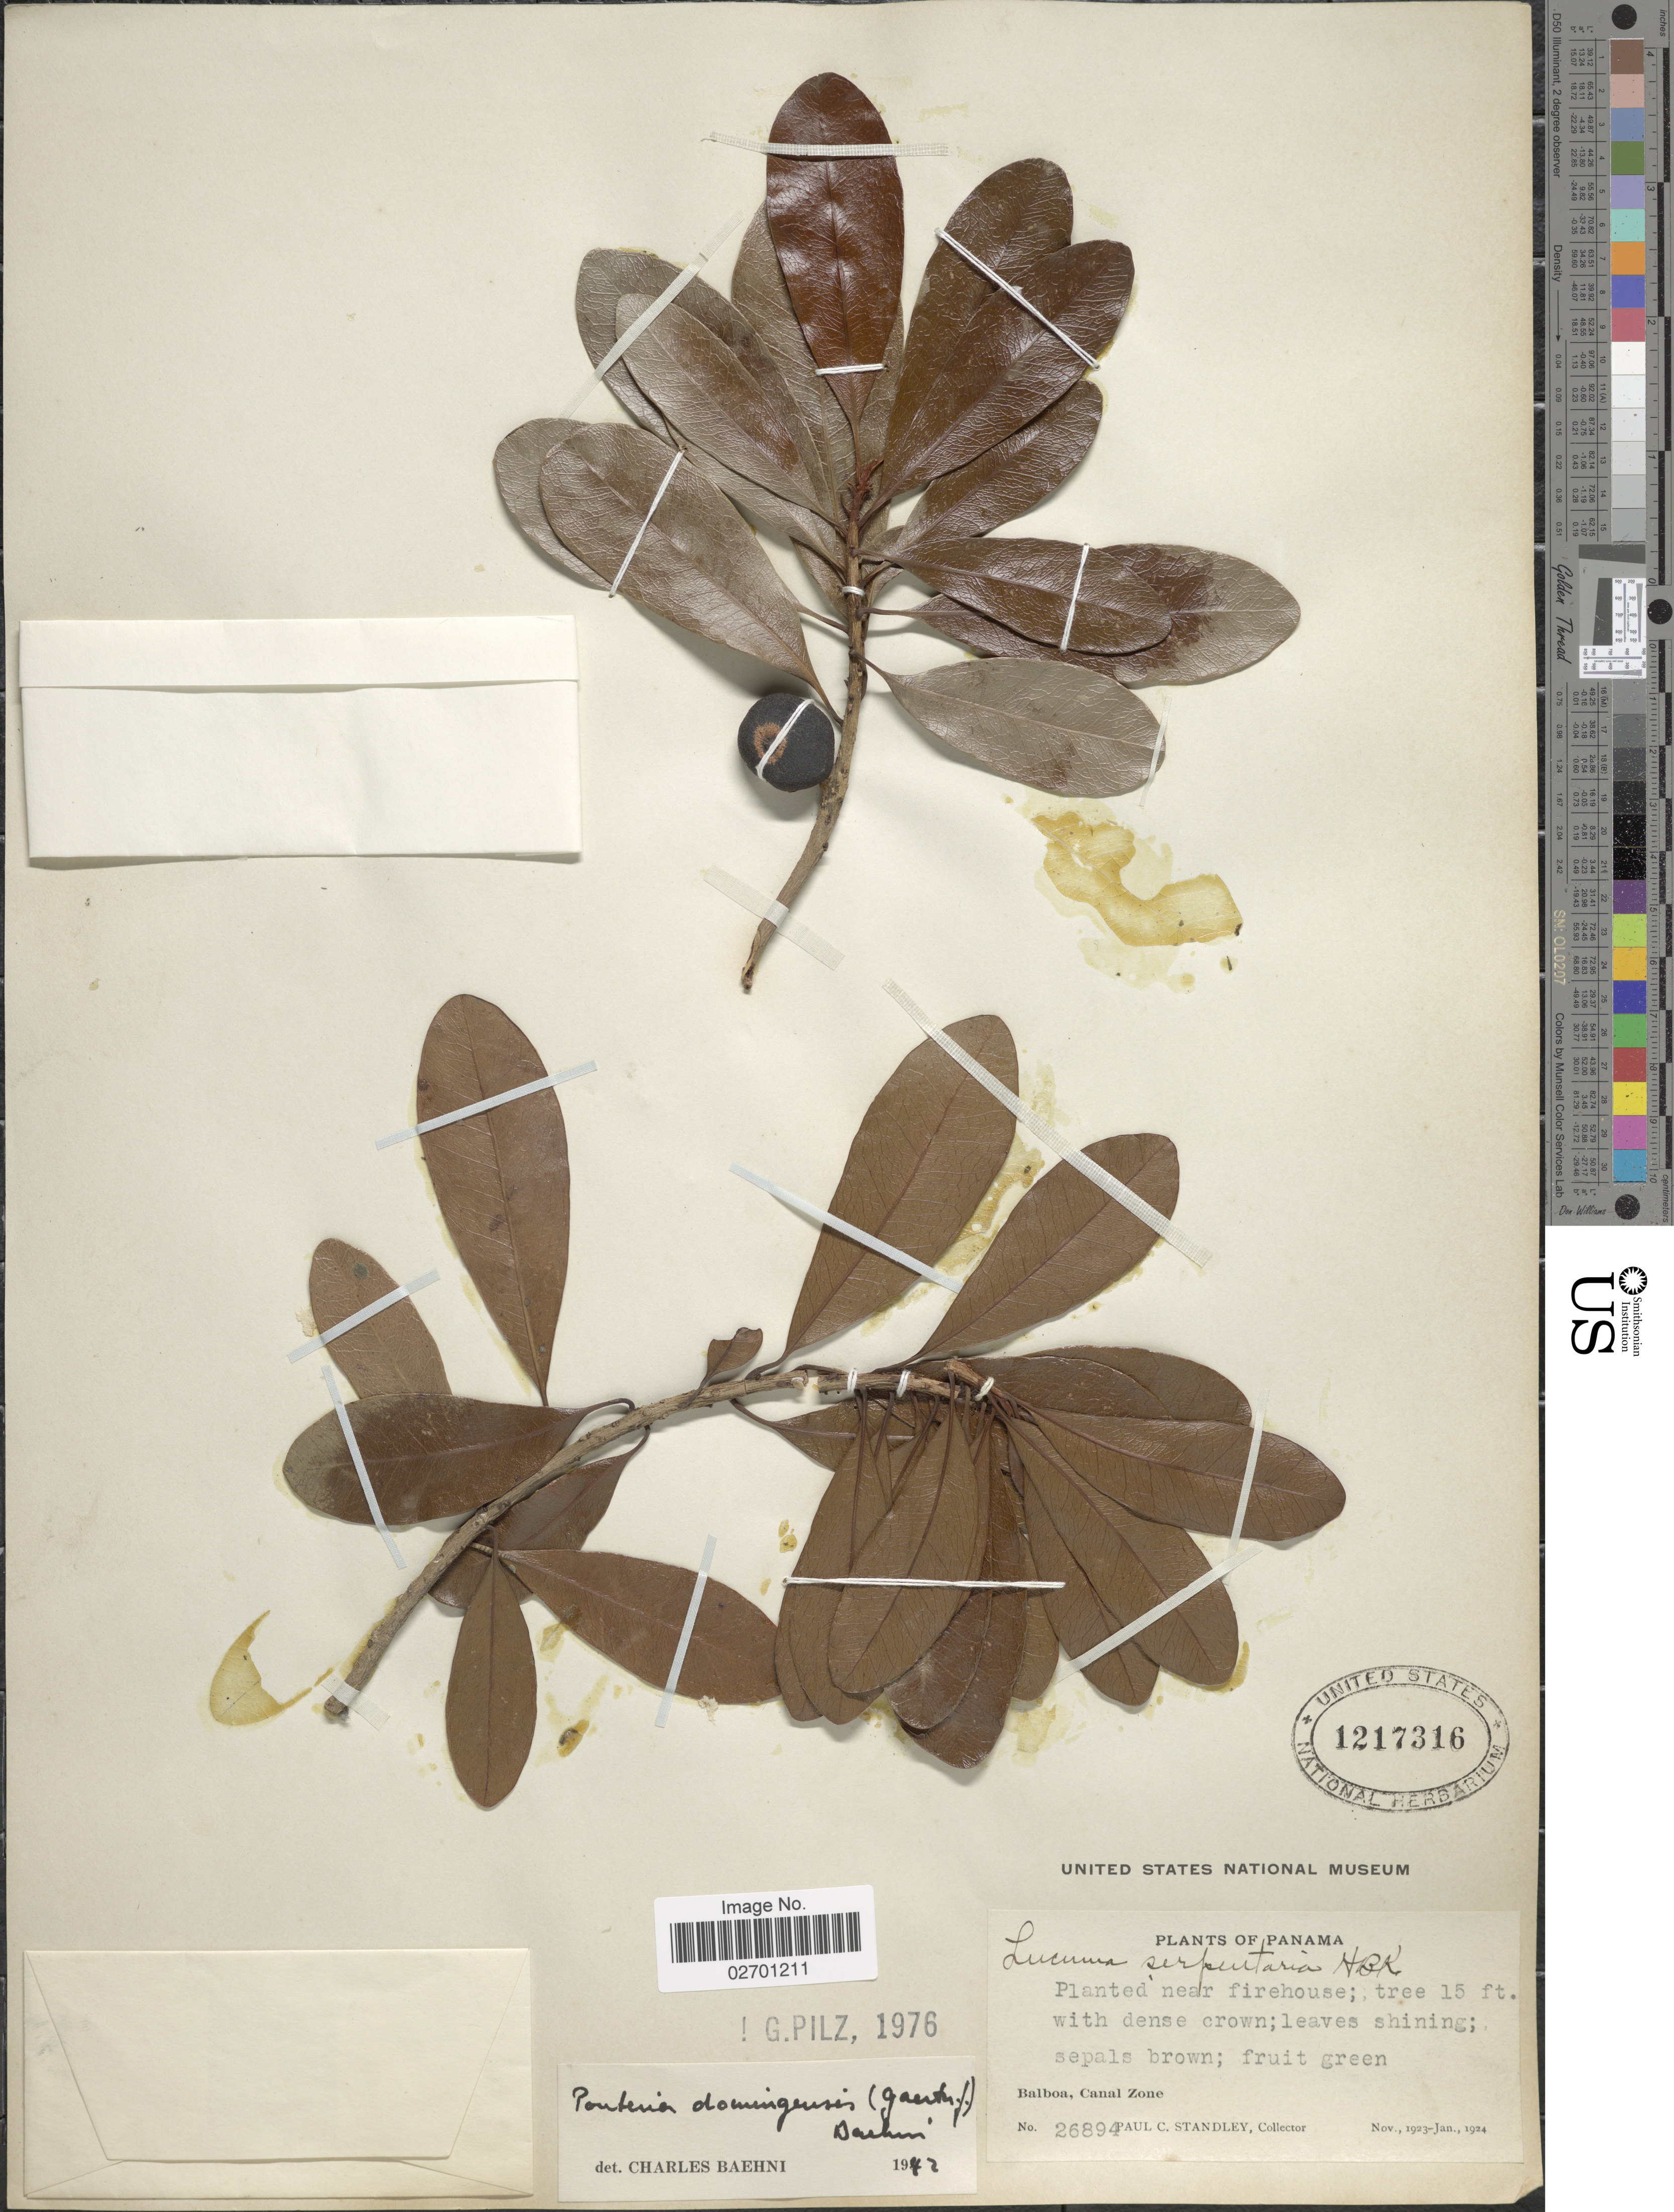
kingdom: Plantae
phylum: Tracheophyta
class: Magnoliopsida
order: Ericales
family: Sapotaceae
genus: Pouteria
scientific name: Pouteria domingensis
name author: (C.F. Gaertn.) Baehni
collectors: P. C. Standley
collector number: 26894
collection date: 1923-11/1924-01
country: Panama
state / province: Colón / Panamá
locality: Balboa, Canal Zone.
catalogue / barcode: US 1217316